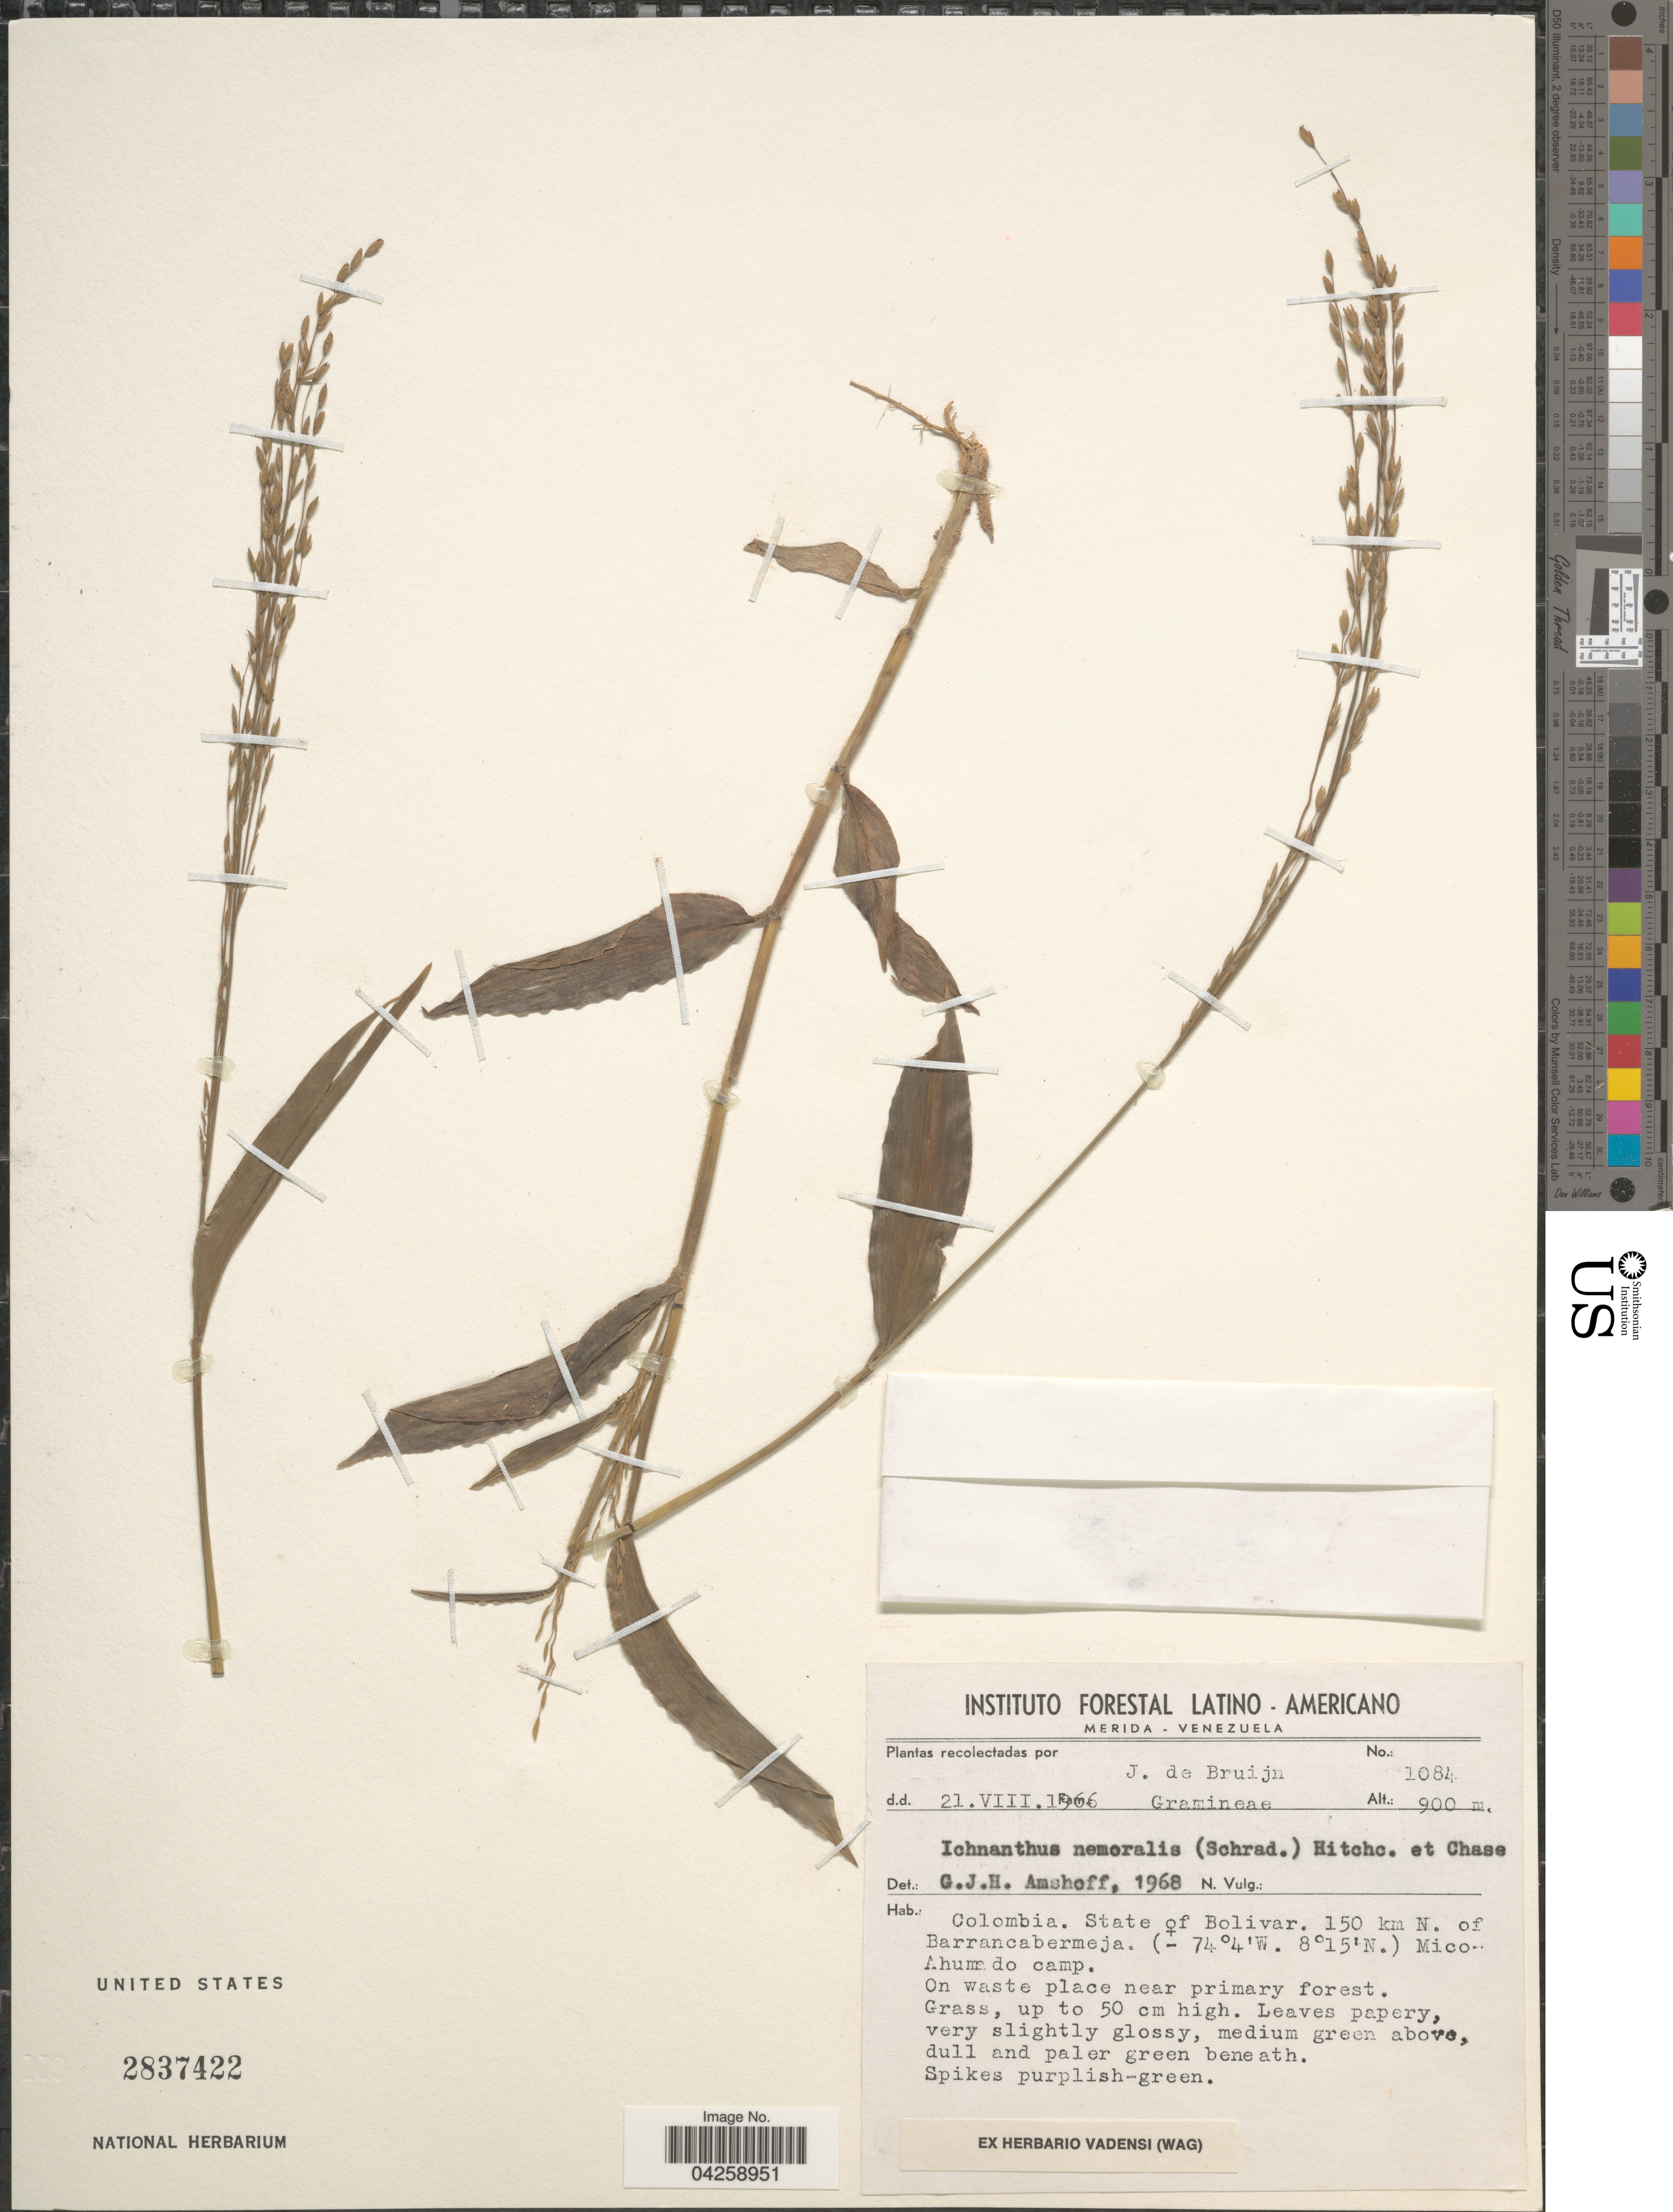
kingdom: Plantae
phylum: Tracheophyta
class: Liliopsida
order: Poales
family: Poaceae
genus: Ichnanthus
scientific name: Ichnanthus nemoralis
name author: (Schrad.) Hitchc. & Chase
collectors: J. Bruijn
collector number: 1084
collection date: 1966-08-21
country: Colombia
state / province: Bolívar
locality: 150 km N. of Barrancabermeja. Mico-Ahumado camp.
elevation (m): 900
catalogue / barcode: US 2837422